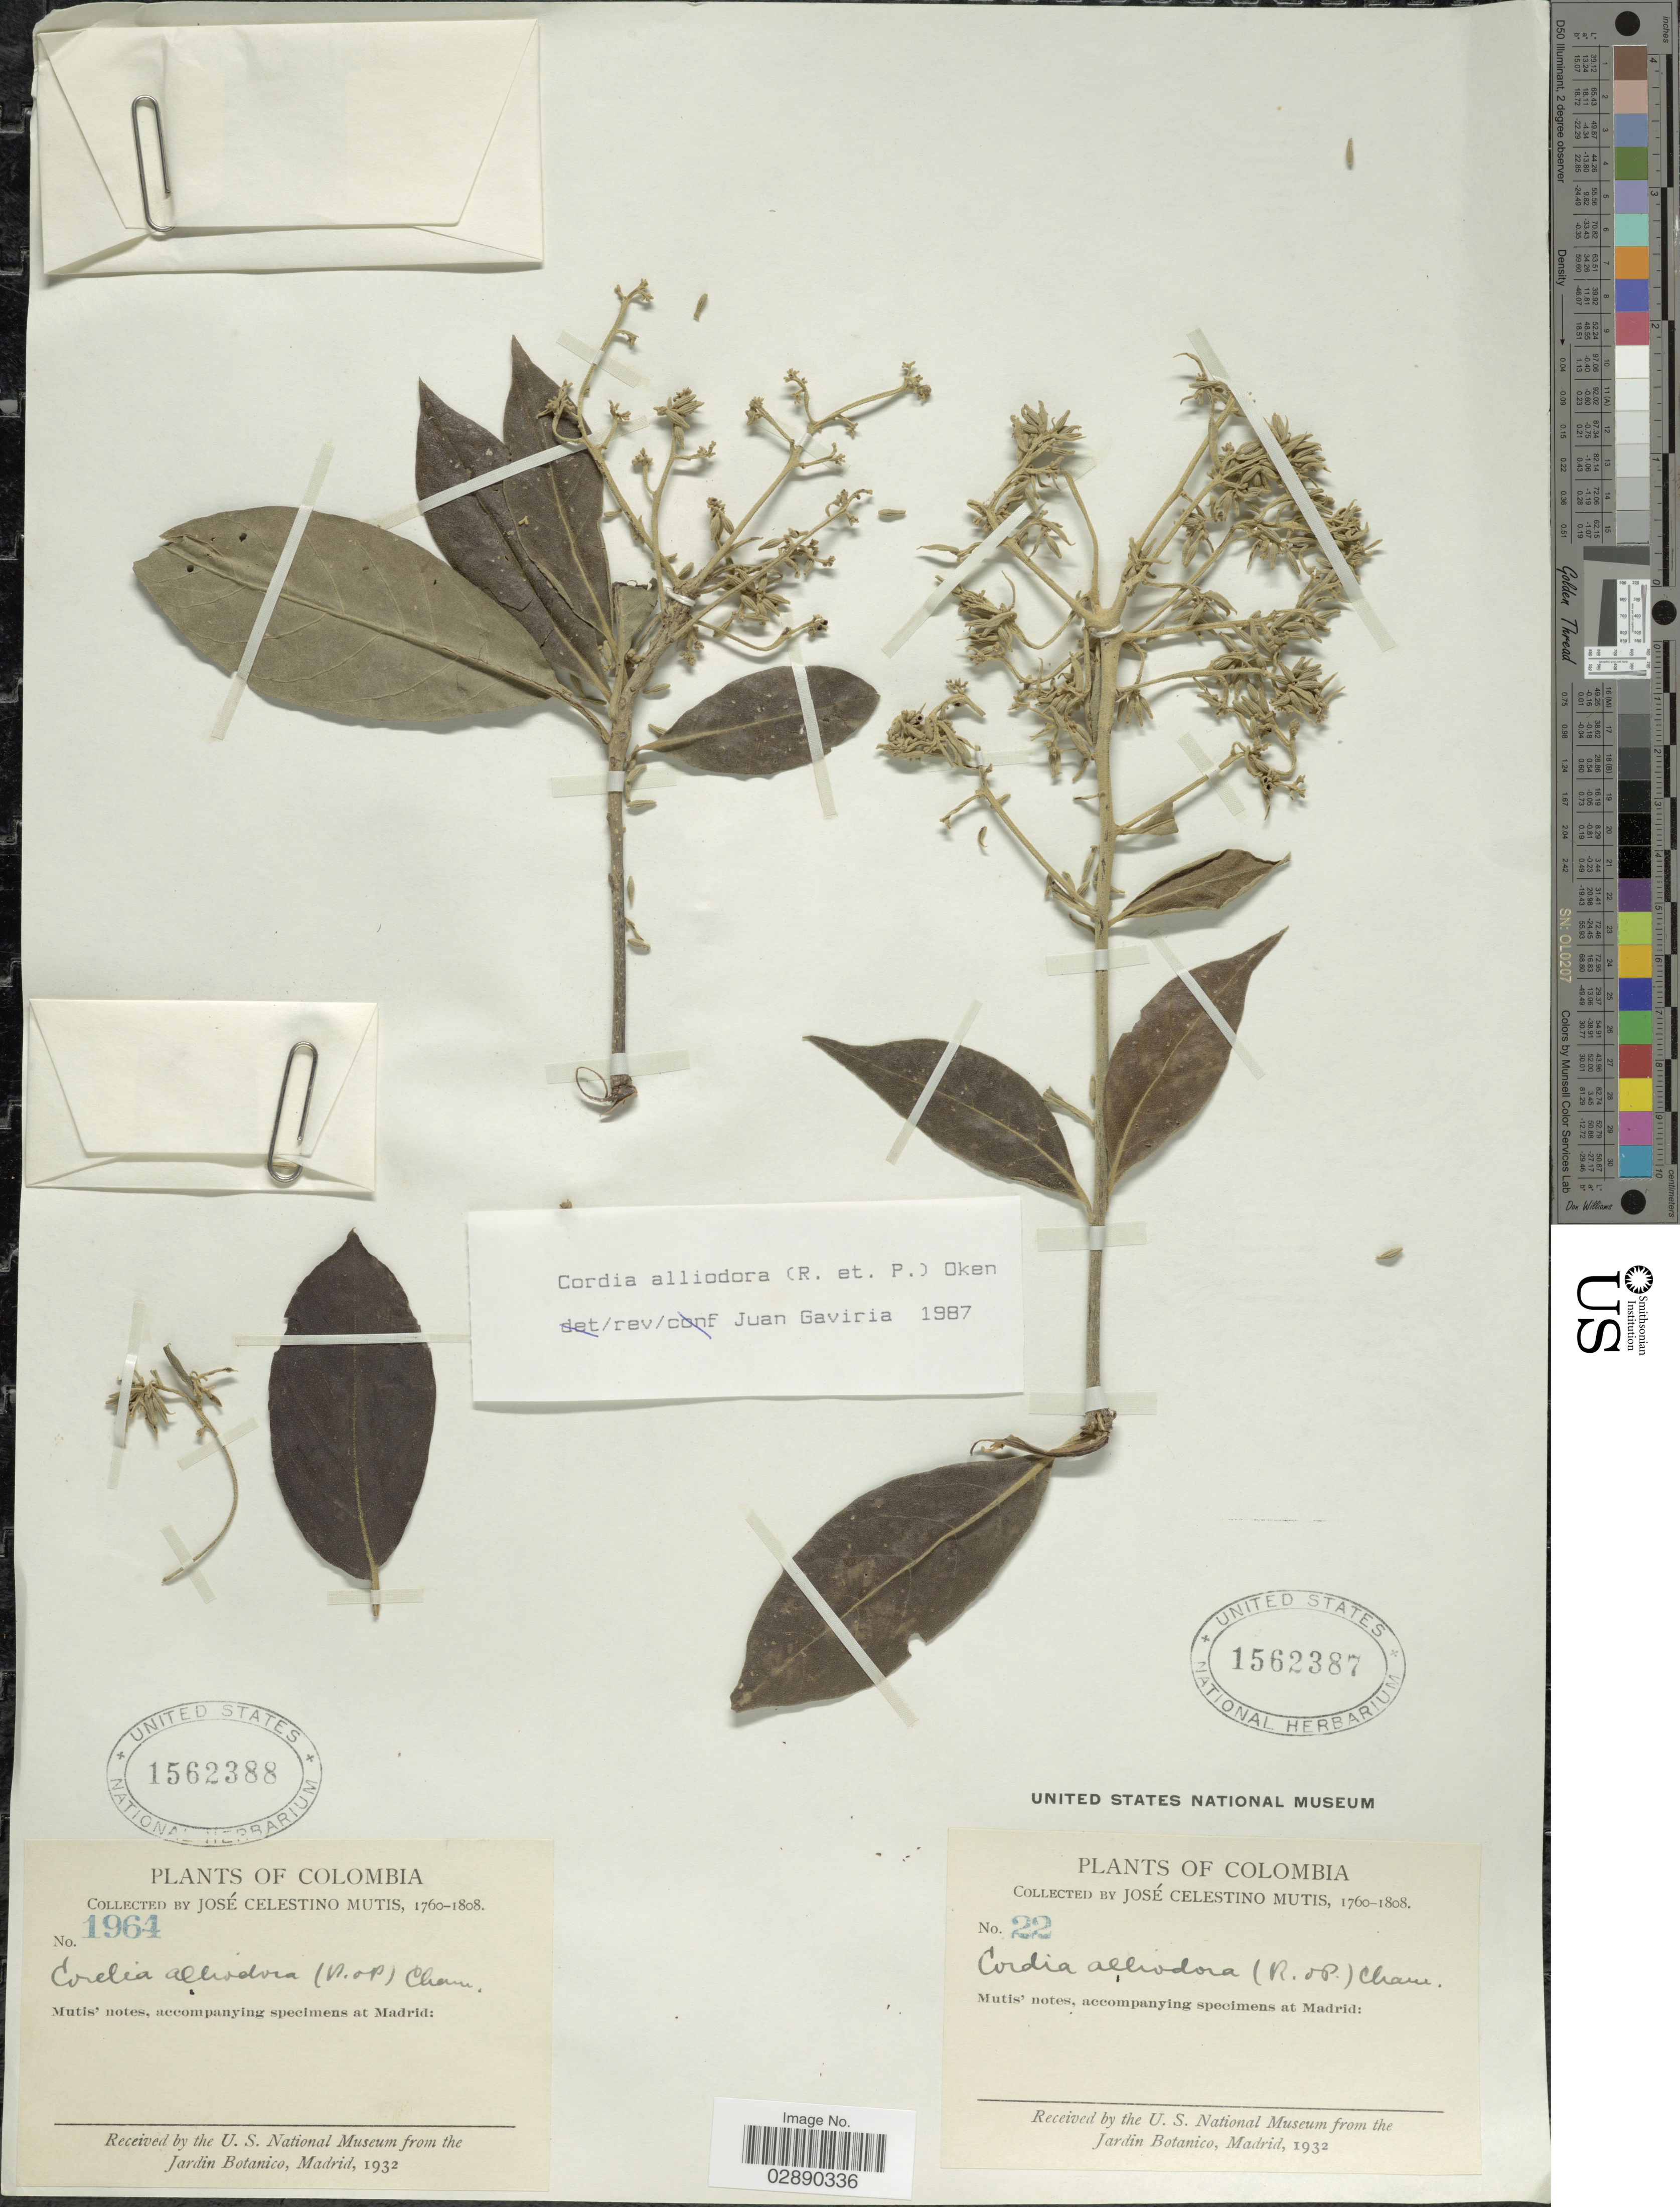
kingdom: Plantae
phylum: Tracheophyta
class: Magnoliopsida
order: Boraginales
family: Cordiaceae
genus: Cordia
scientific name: Cordia alliodora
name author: (Ruiz & Pav.) Oken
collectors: J. C. B. Mutis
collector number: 1964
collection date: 1760/1808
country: Colombia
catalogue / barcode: US 1562388